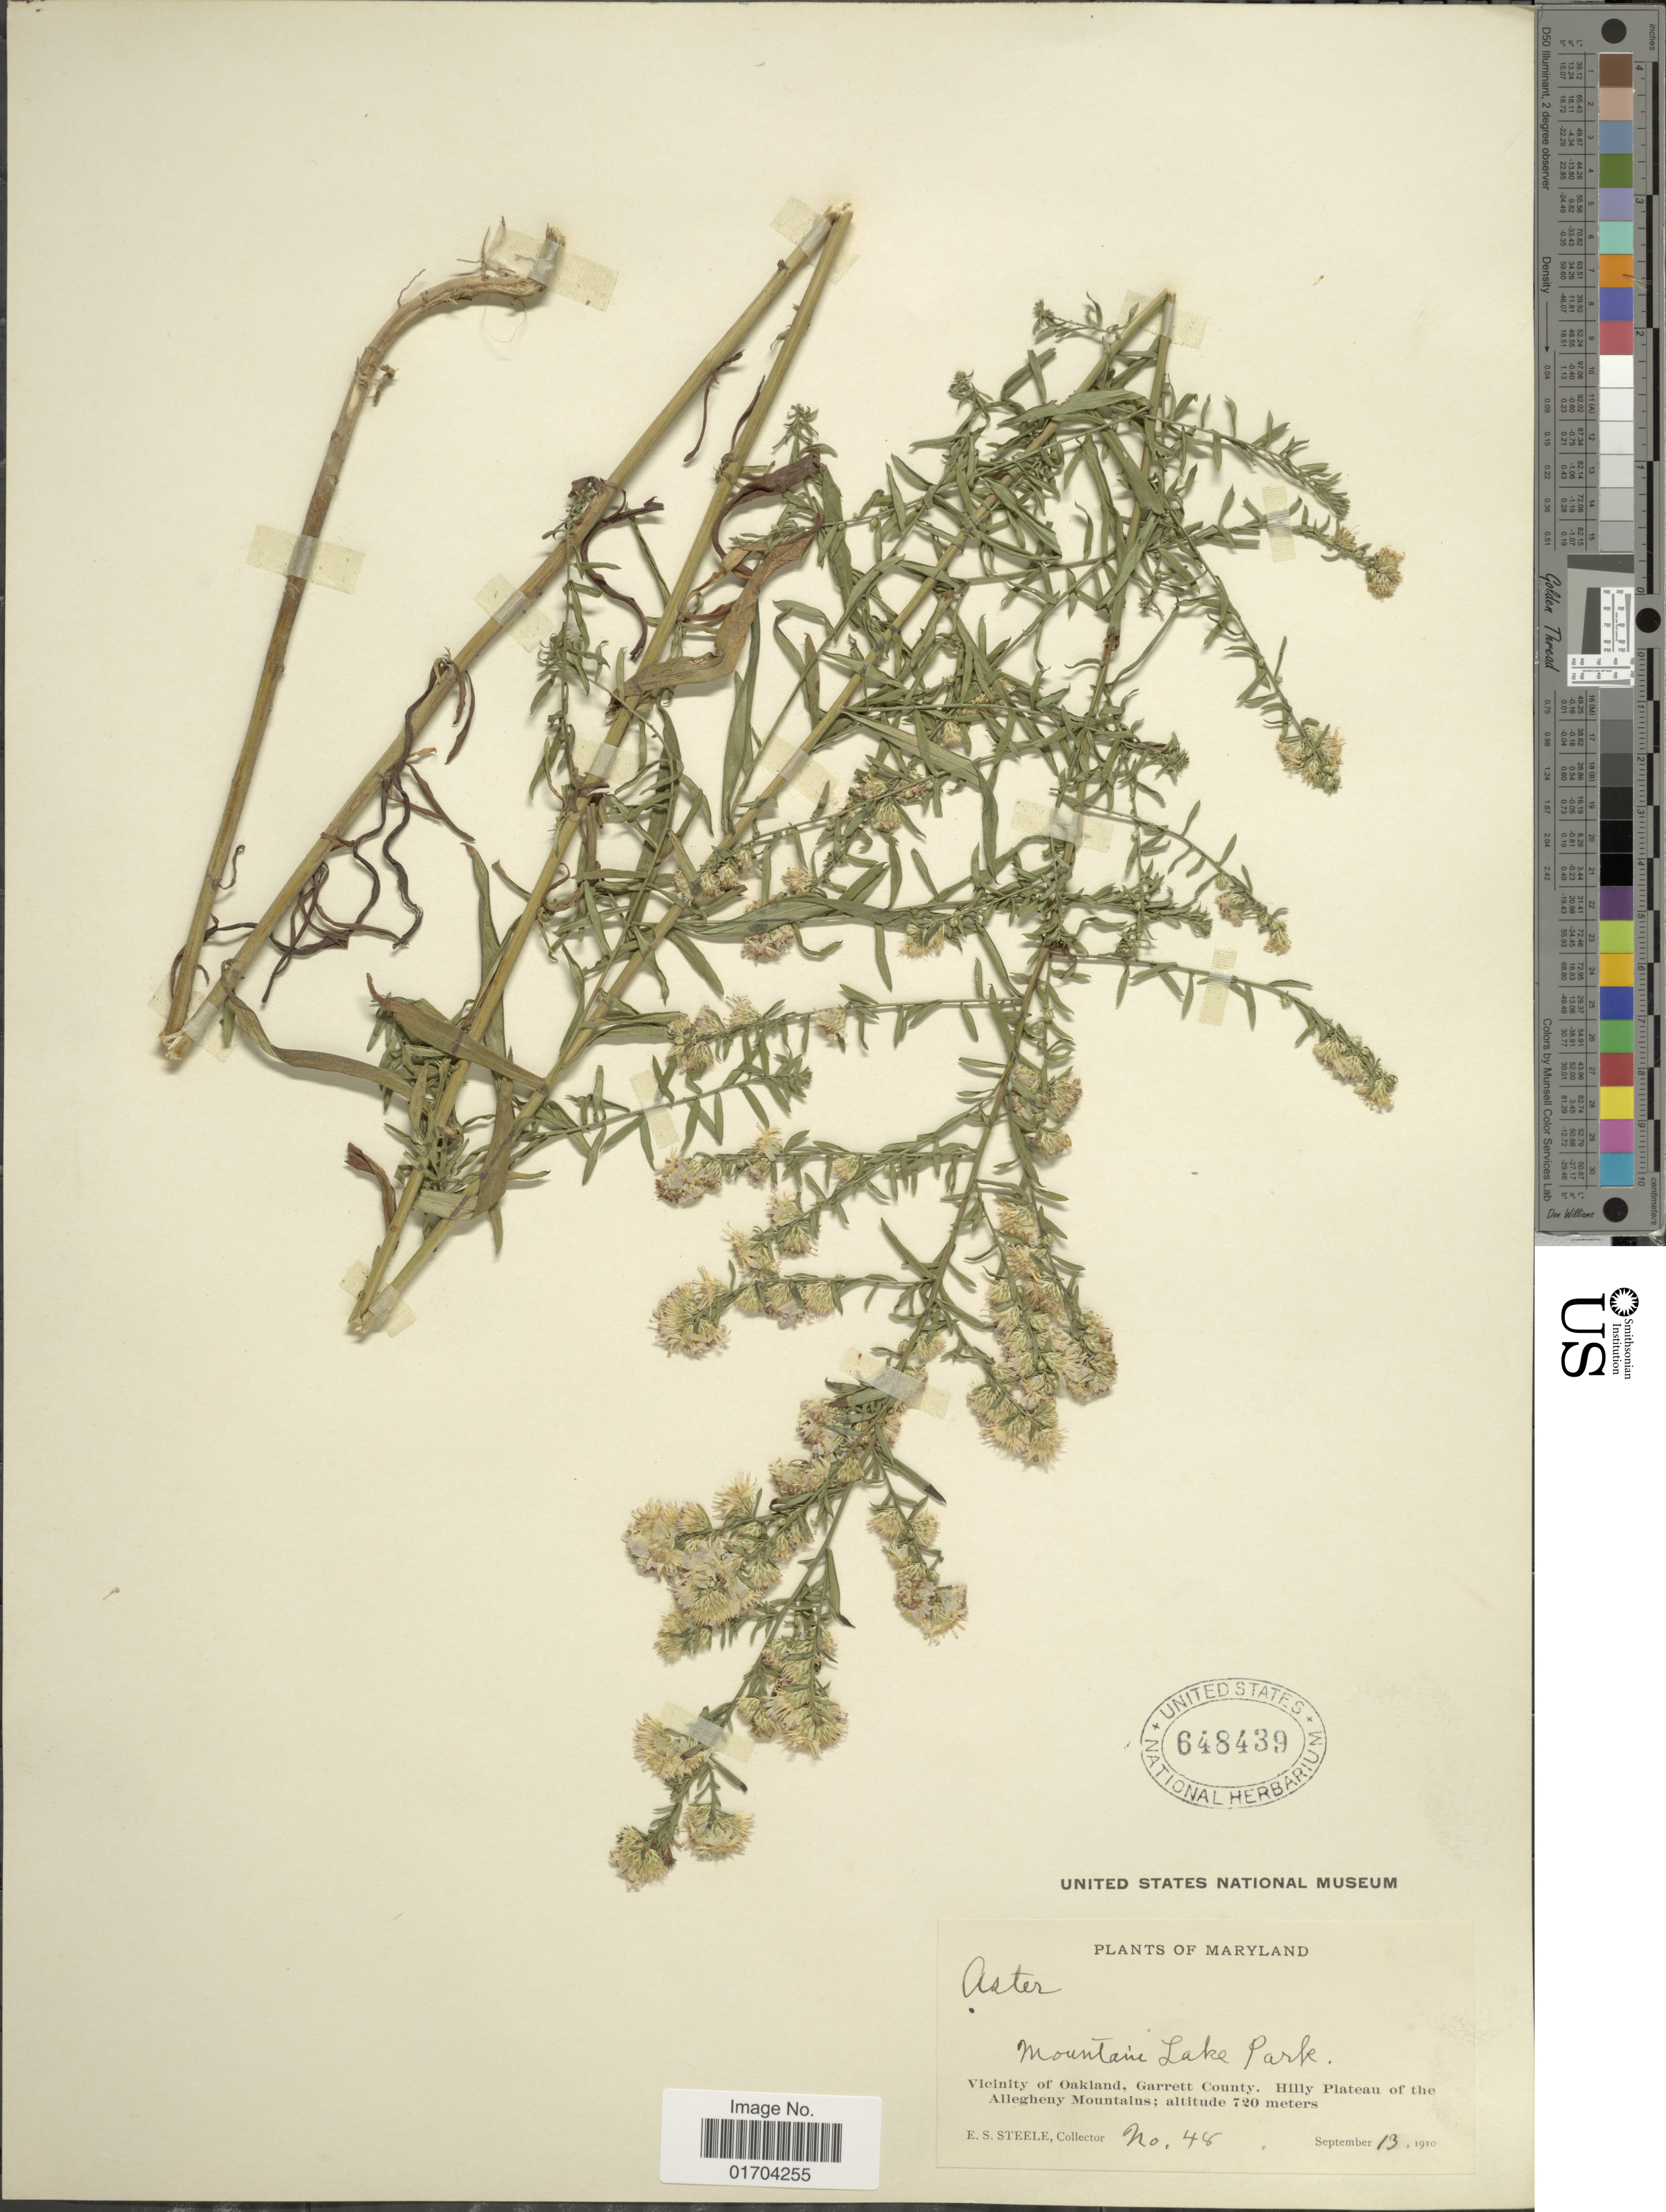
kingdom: Plantae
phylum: Tracheophyta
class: Magnoliopsida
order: Asterales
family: Asteraceae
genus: Symphyotrichum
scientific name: Symphyotrichum sp.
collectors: E. Steele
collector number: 48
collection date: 1910-09-13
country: United States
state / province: Maryland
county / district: Garrett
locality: Mountain Lake Park, Vicinity of Oakland, Garrett County. Hilly Plateau of the Allegheny Mountains.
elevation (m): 720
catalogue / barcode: US 648439